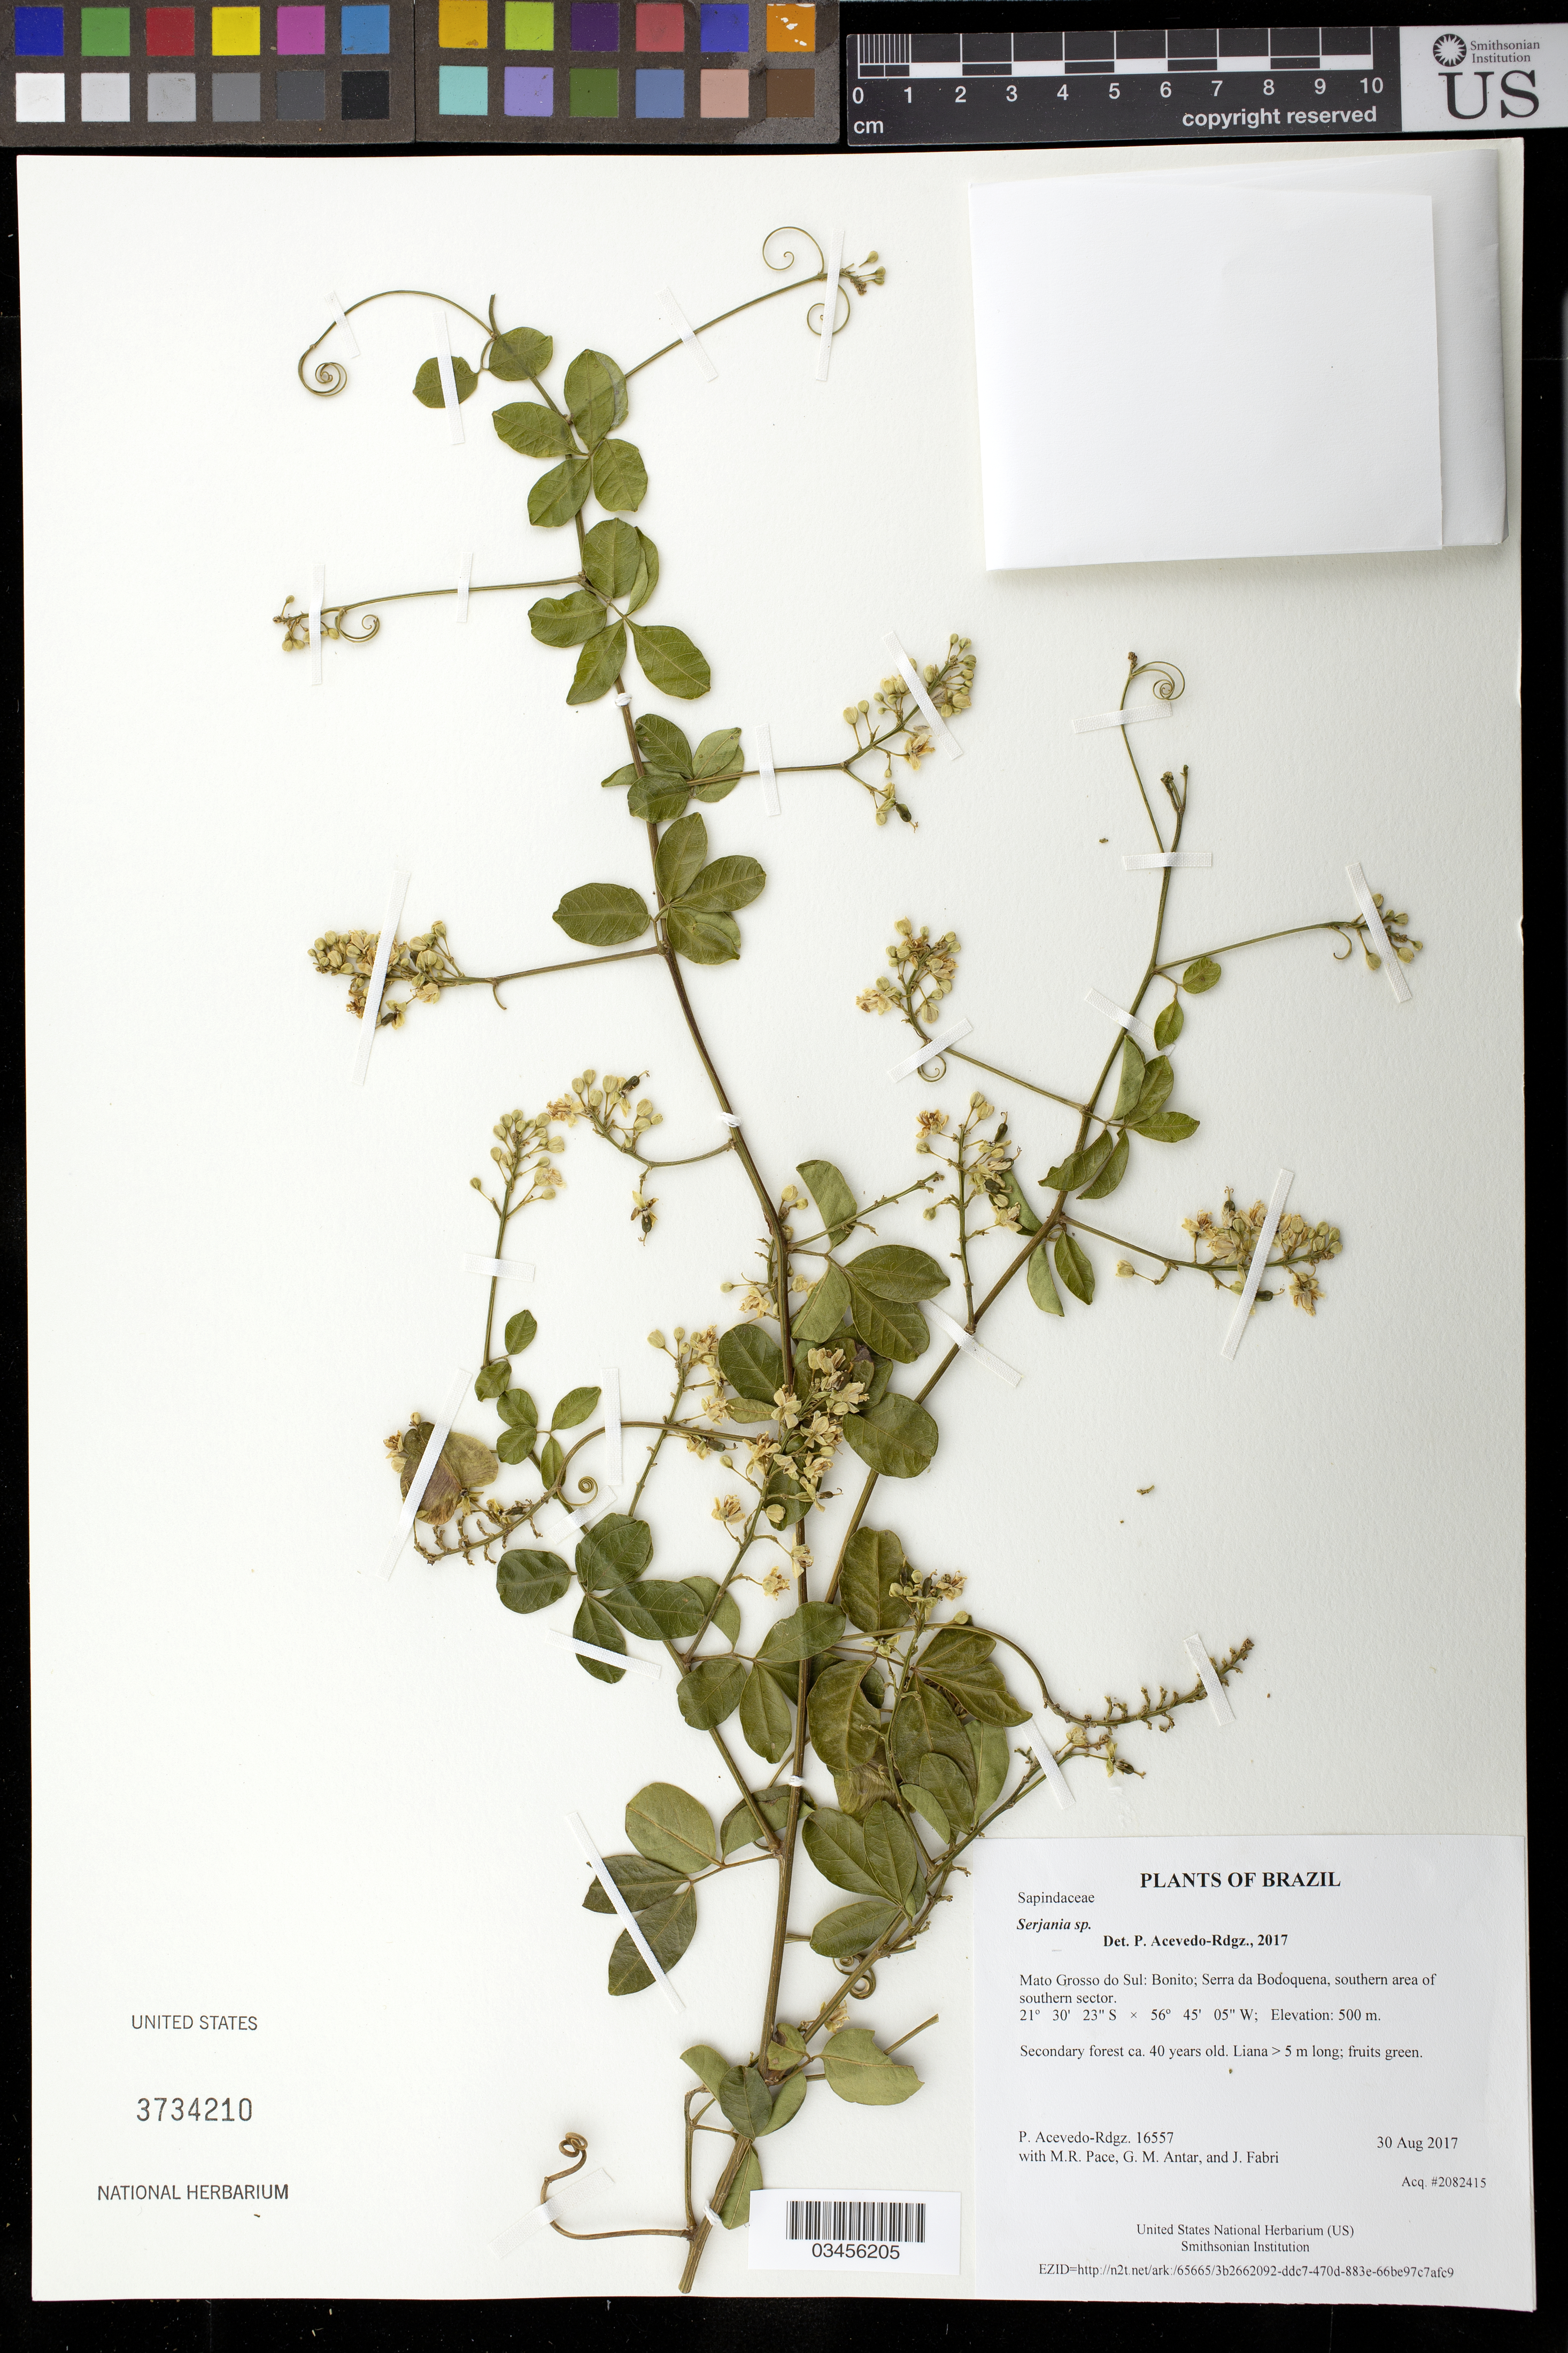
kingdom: Plantae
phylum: Tracheophyta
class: Magnoliopsida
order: Sapindales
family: Sapindaceae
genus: Serjania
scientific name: Serjania neei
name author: Acev.-Rodr.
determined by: Acevedo-Rodriguez, P., (US), Smithsonian Institution - National Museum of Natural History (UNITED STATES)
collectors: P. Acevedo-Rodr., M. R. Pace, G. M. Antar & J. Fabri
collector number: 16557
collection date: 2017-08-30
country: Brazil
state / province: Mato Grosso do Sul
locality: Bonito; Serra da Bodoquena, southern area of southern sector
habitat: Secondary forest ca. 40 years old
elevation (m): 500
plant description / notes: US, NY, K, RB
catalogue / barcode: US 3734210